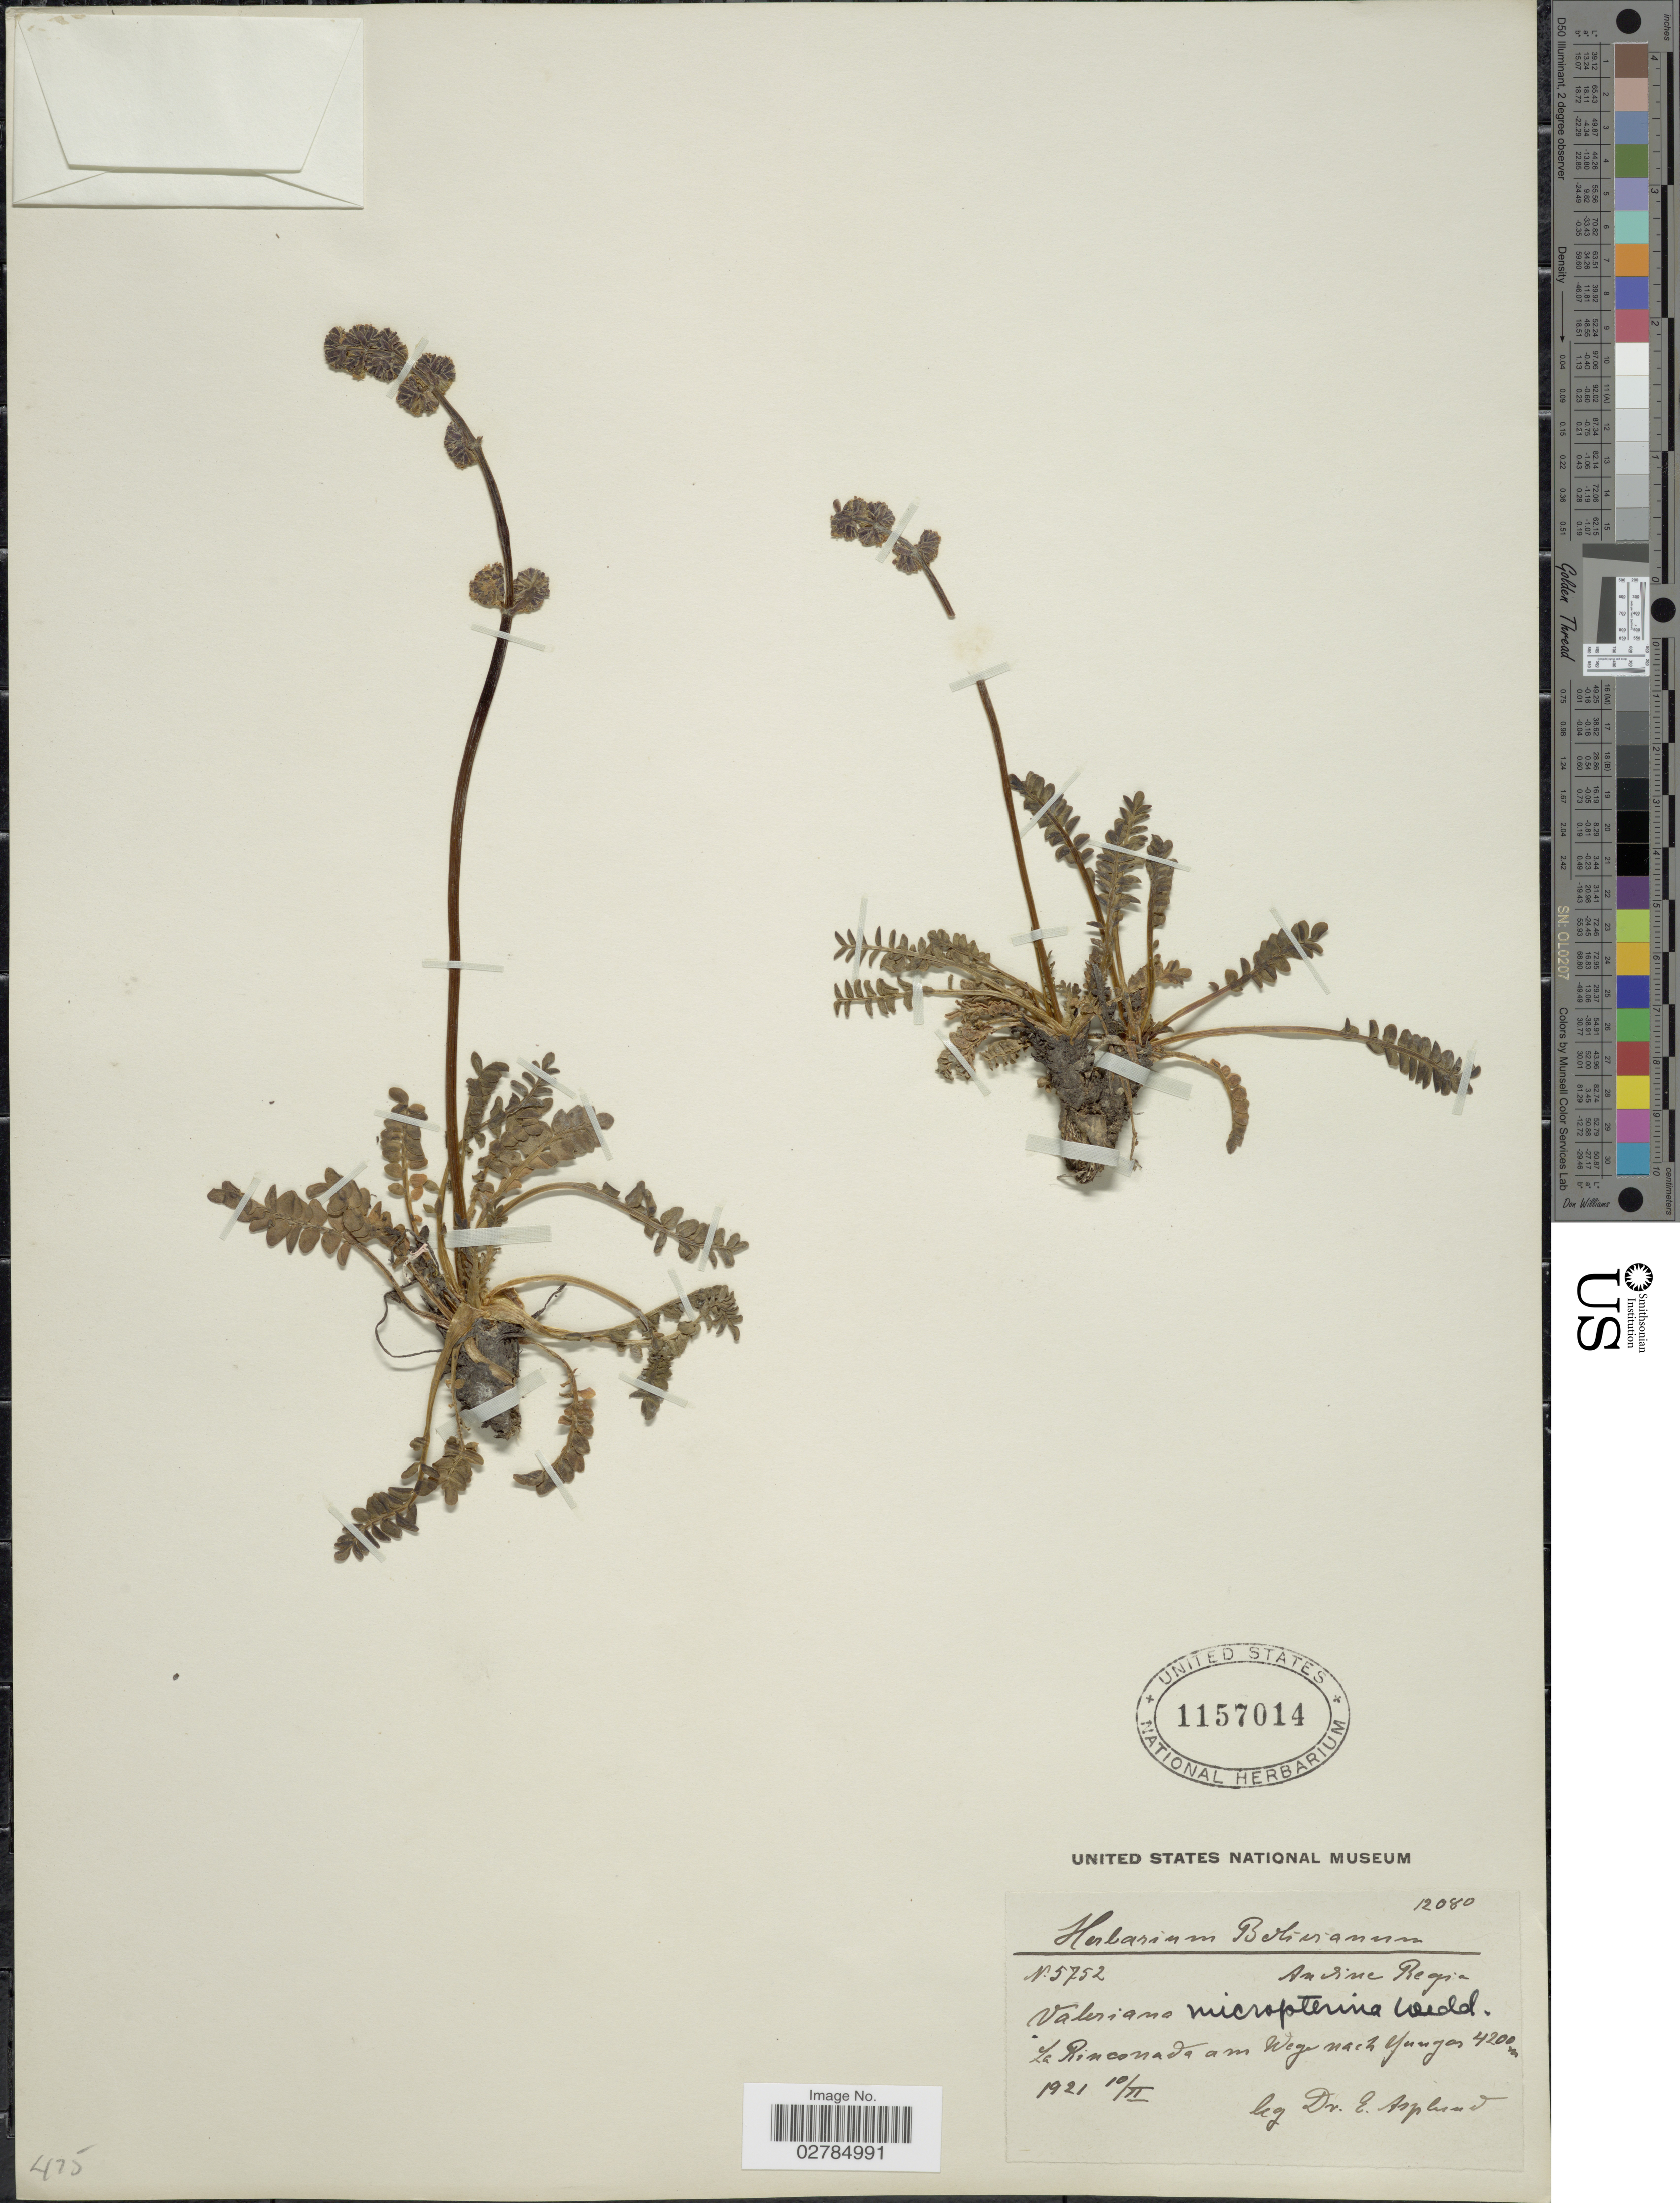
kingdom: Plantae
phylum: Tracheophyta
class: Magnoliopsida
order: Dipsacales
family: Caprifoliaceae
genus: Valeriana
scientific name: Valeriana micropterina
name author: Wedd.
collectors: E. Asplund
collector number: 5752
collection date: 1921-02-10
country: Bolivia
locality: Andine Region, La Rinconada am Wege nach Yungas.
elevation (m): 4200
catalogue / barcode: US 1157014